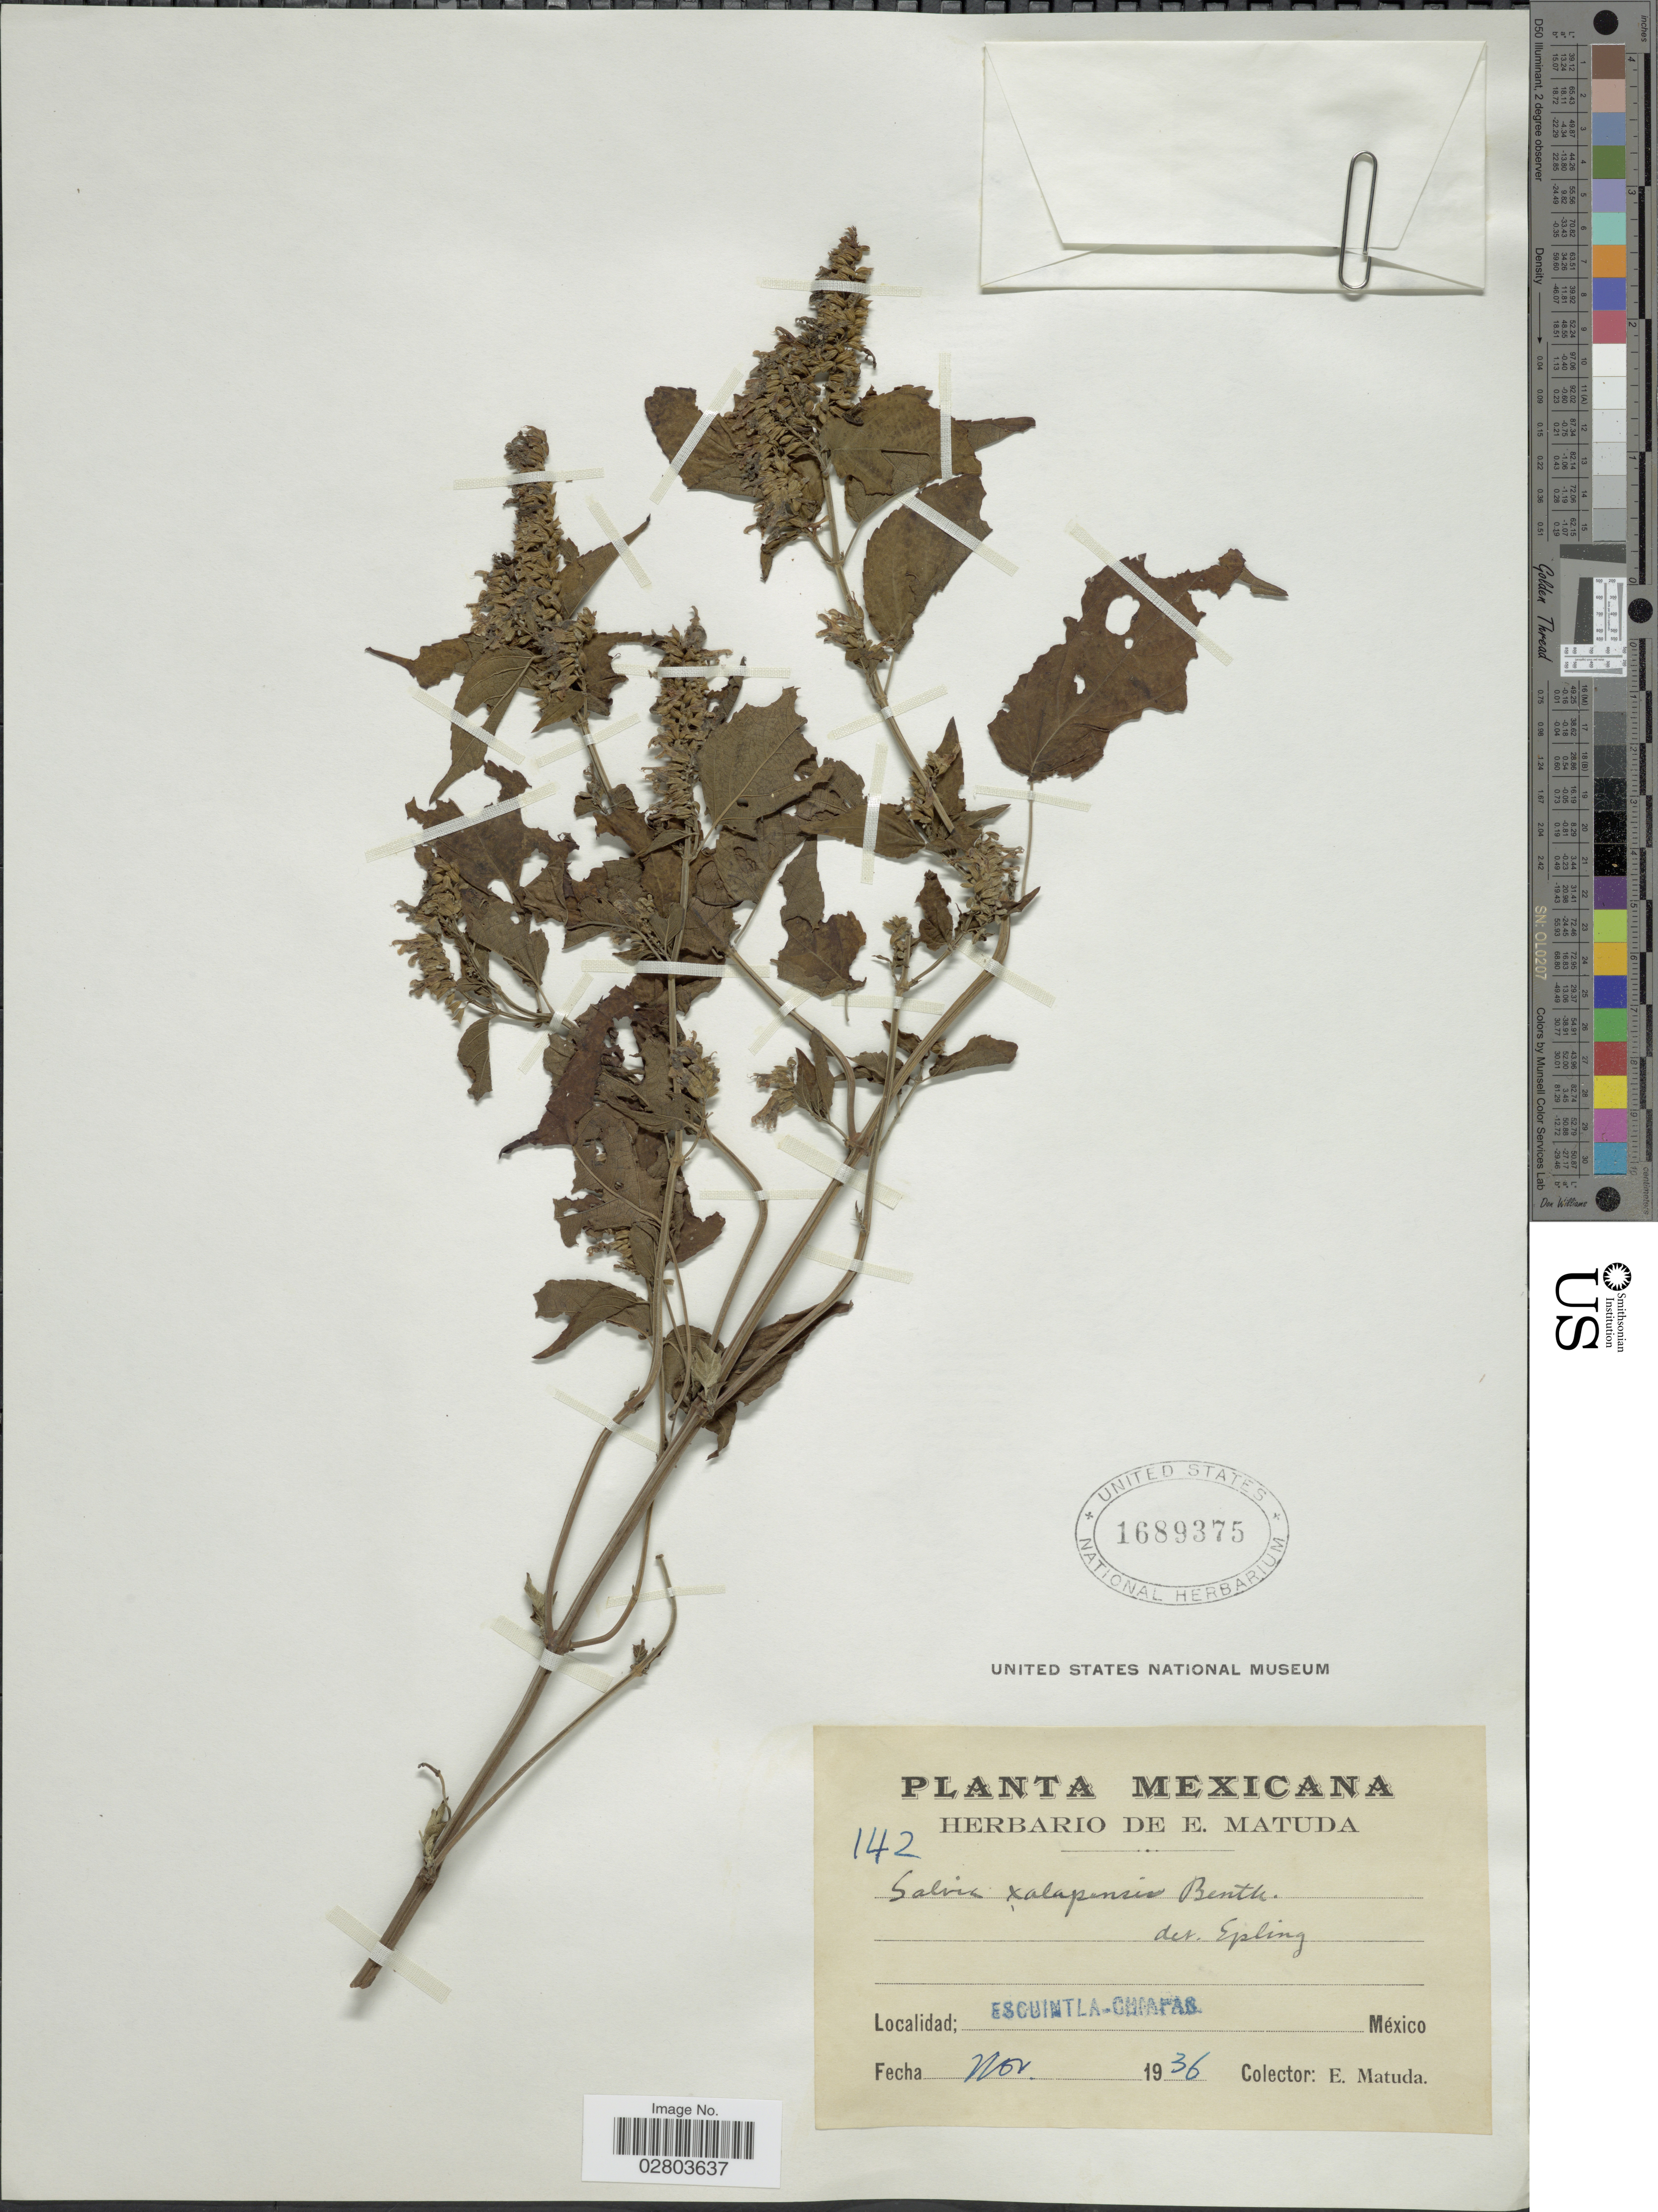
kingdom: Plantae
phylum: Tracheophyta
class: Magnoliopsida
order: Lamiales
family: Lamiaceae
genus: Salvia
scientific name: Salvia xalapensis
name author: Benth.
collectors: E. Matuda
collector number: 142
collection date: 1936-11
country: Mexico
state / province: Chiapas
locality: Escuintla-Chiapas.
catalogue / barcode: US 1689375